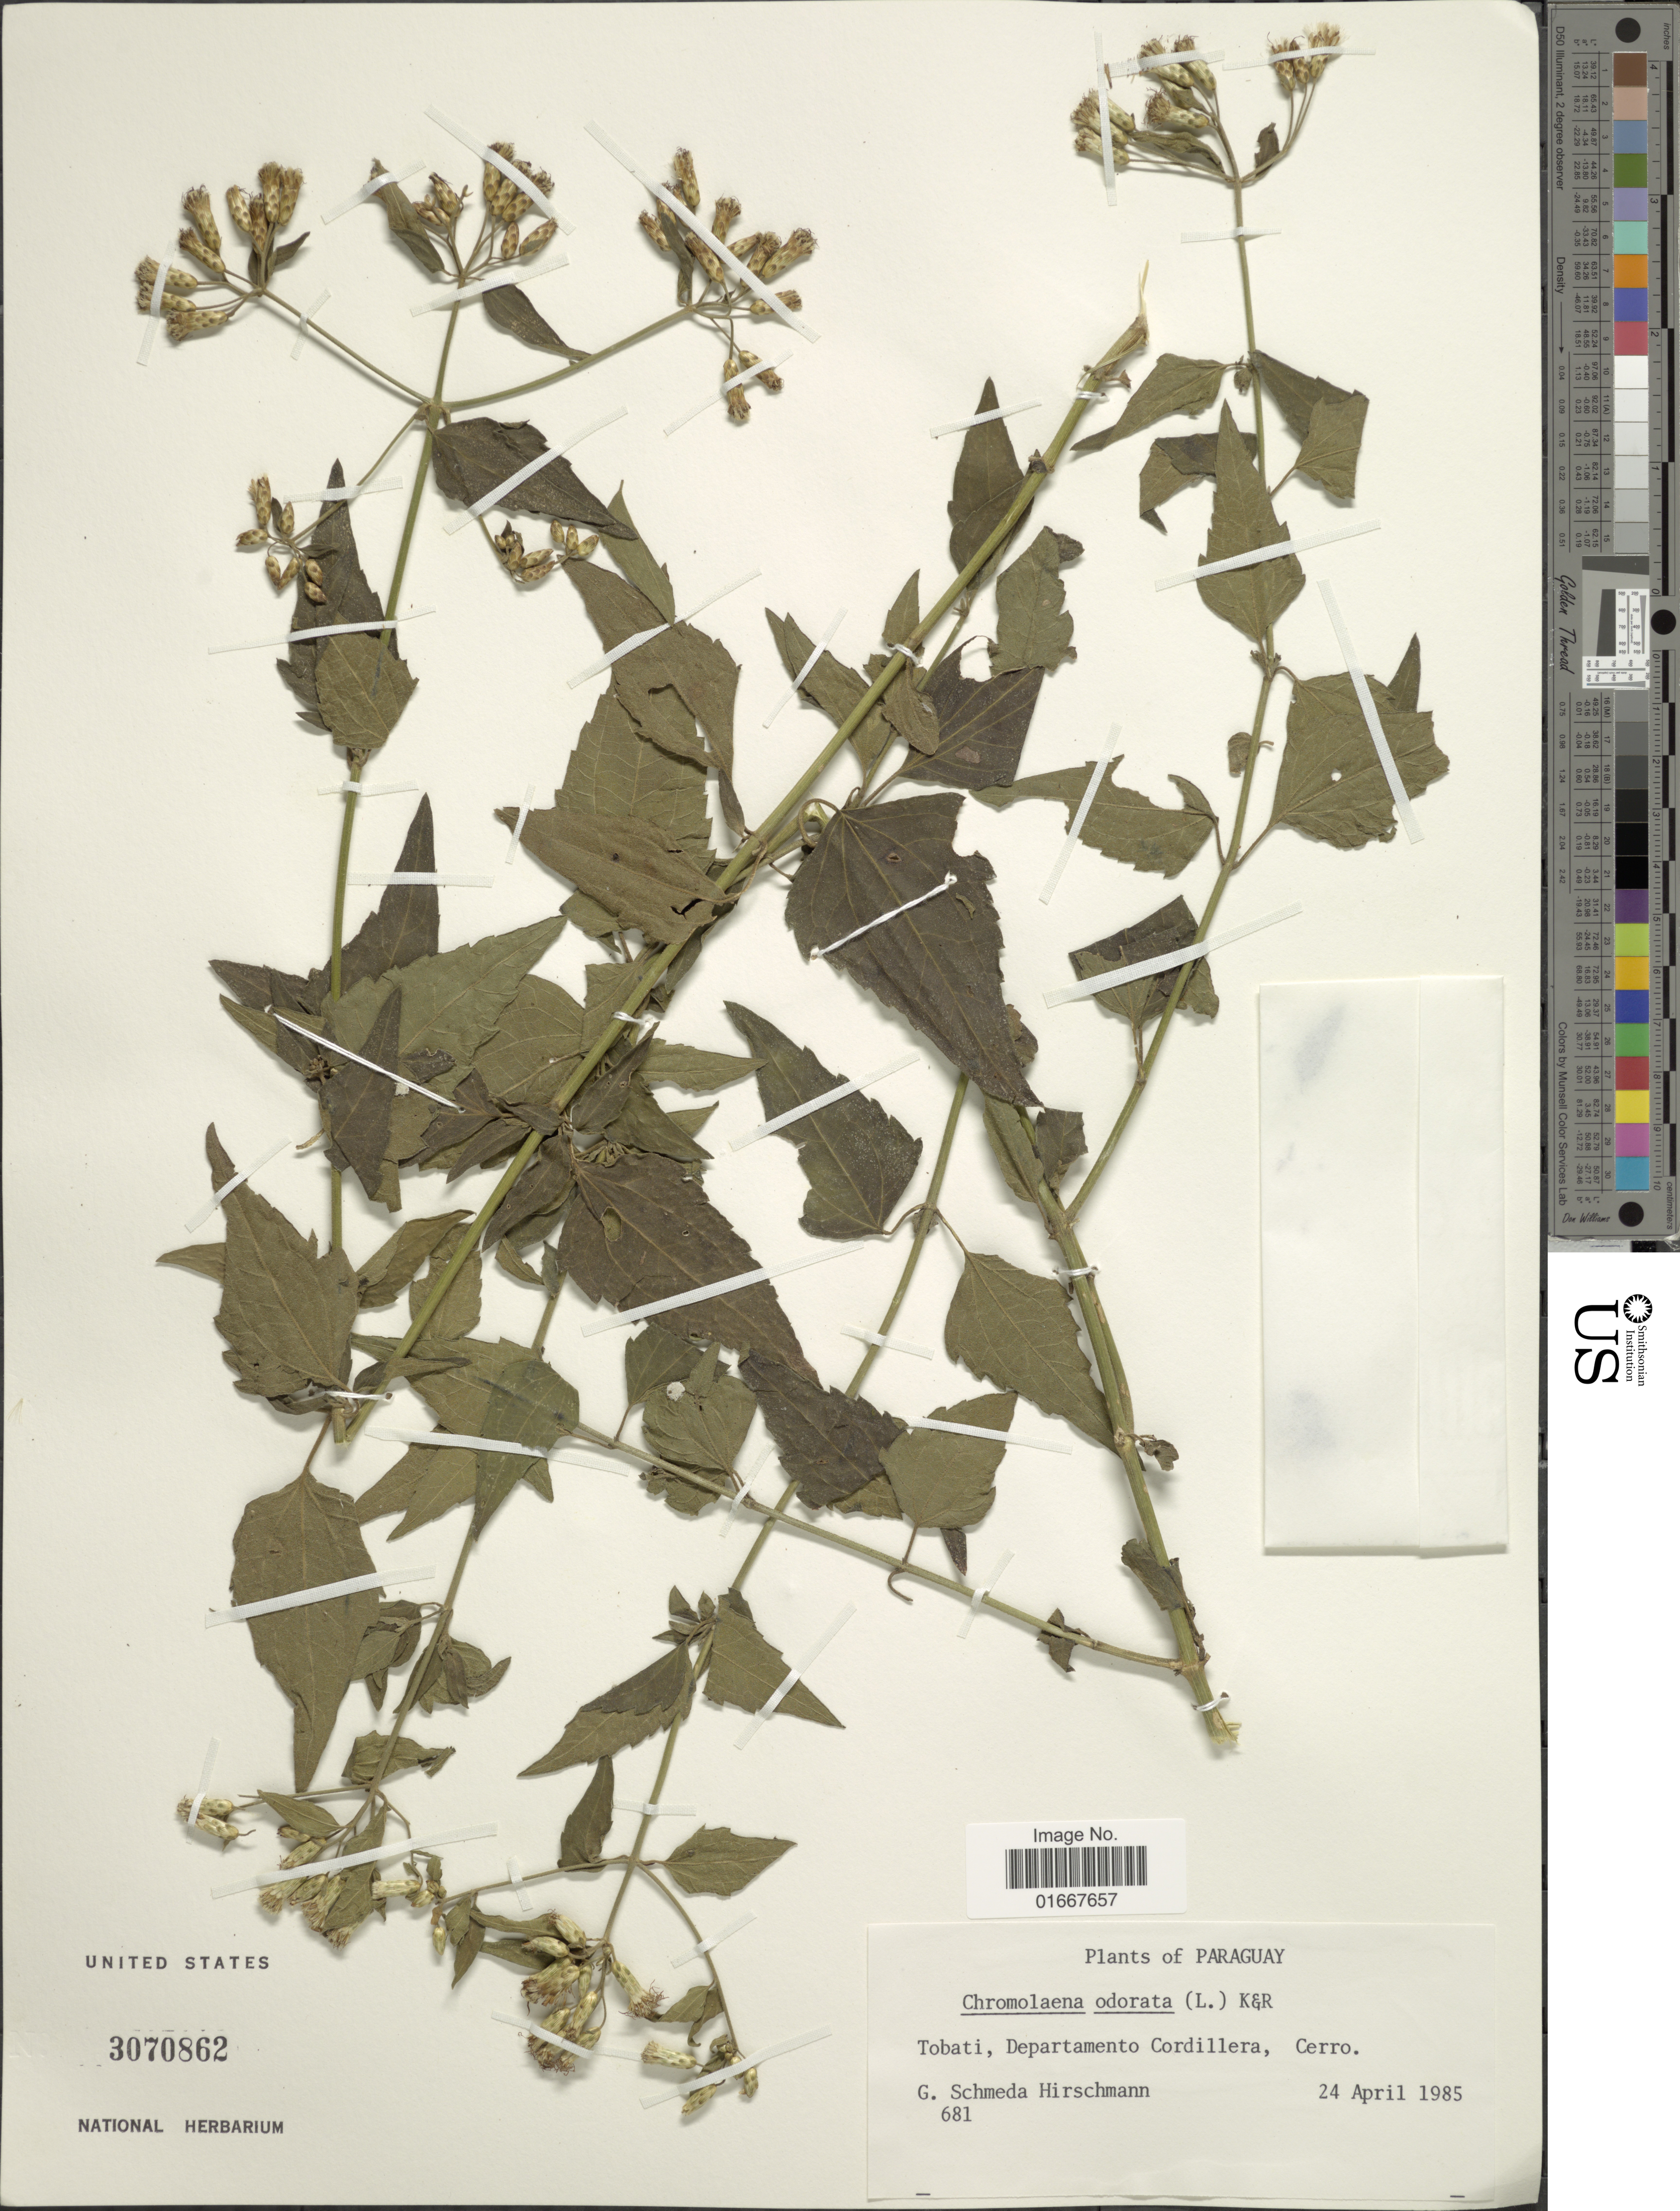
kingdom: Plantae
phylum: Tracheophyta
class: Magnoliopsida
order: Asterales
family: Asteraceae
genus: Chromolaena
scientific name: Chromolaena odorata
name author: (L.) R.M. King & H. Rob.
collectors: G. Hirschmann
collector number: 681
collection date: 1985-04-24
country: Paraguay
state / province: Cordillera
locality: Tobati, Cerro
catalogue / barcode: US 3070862